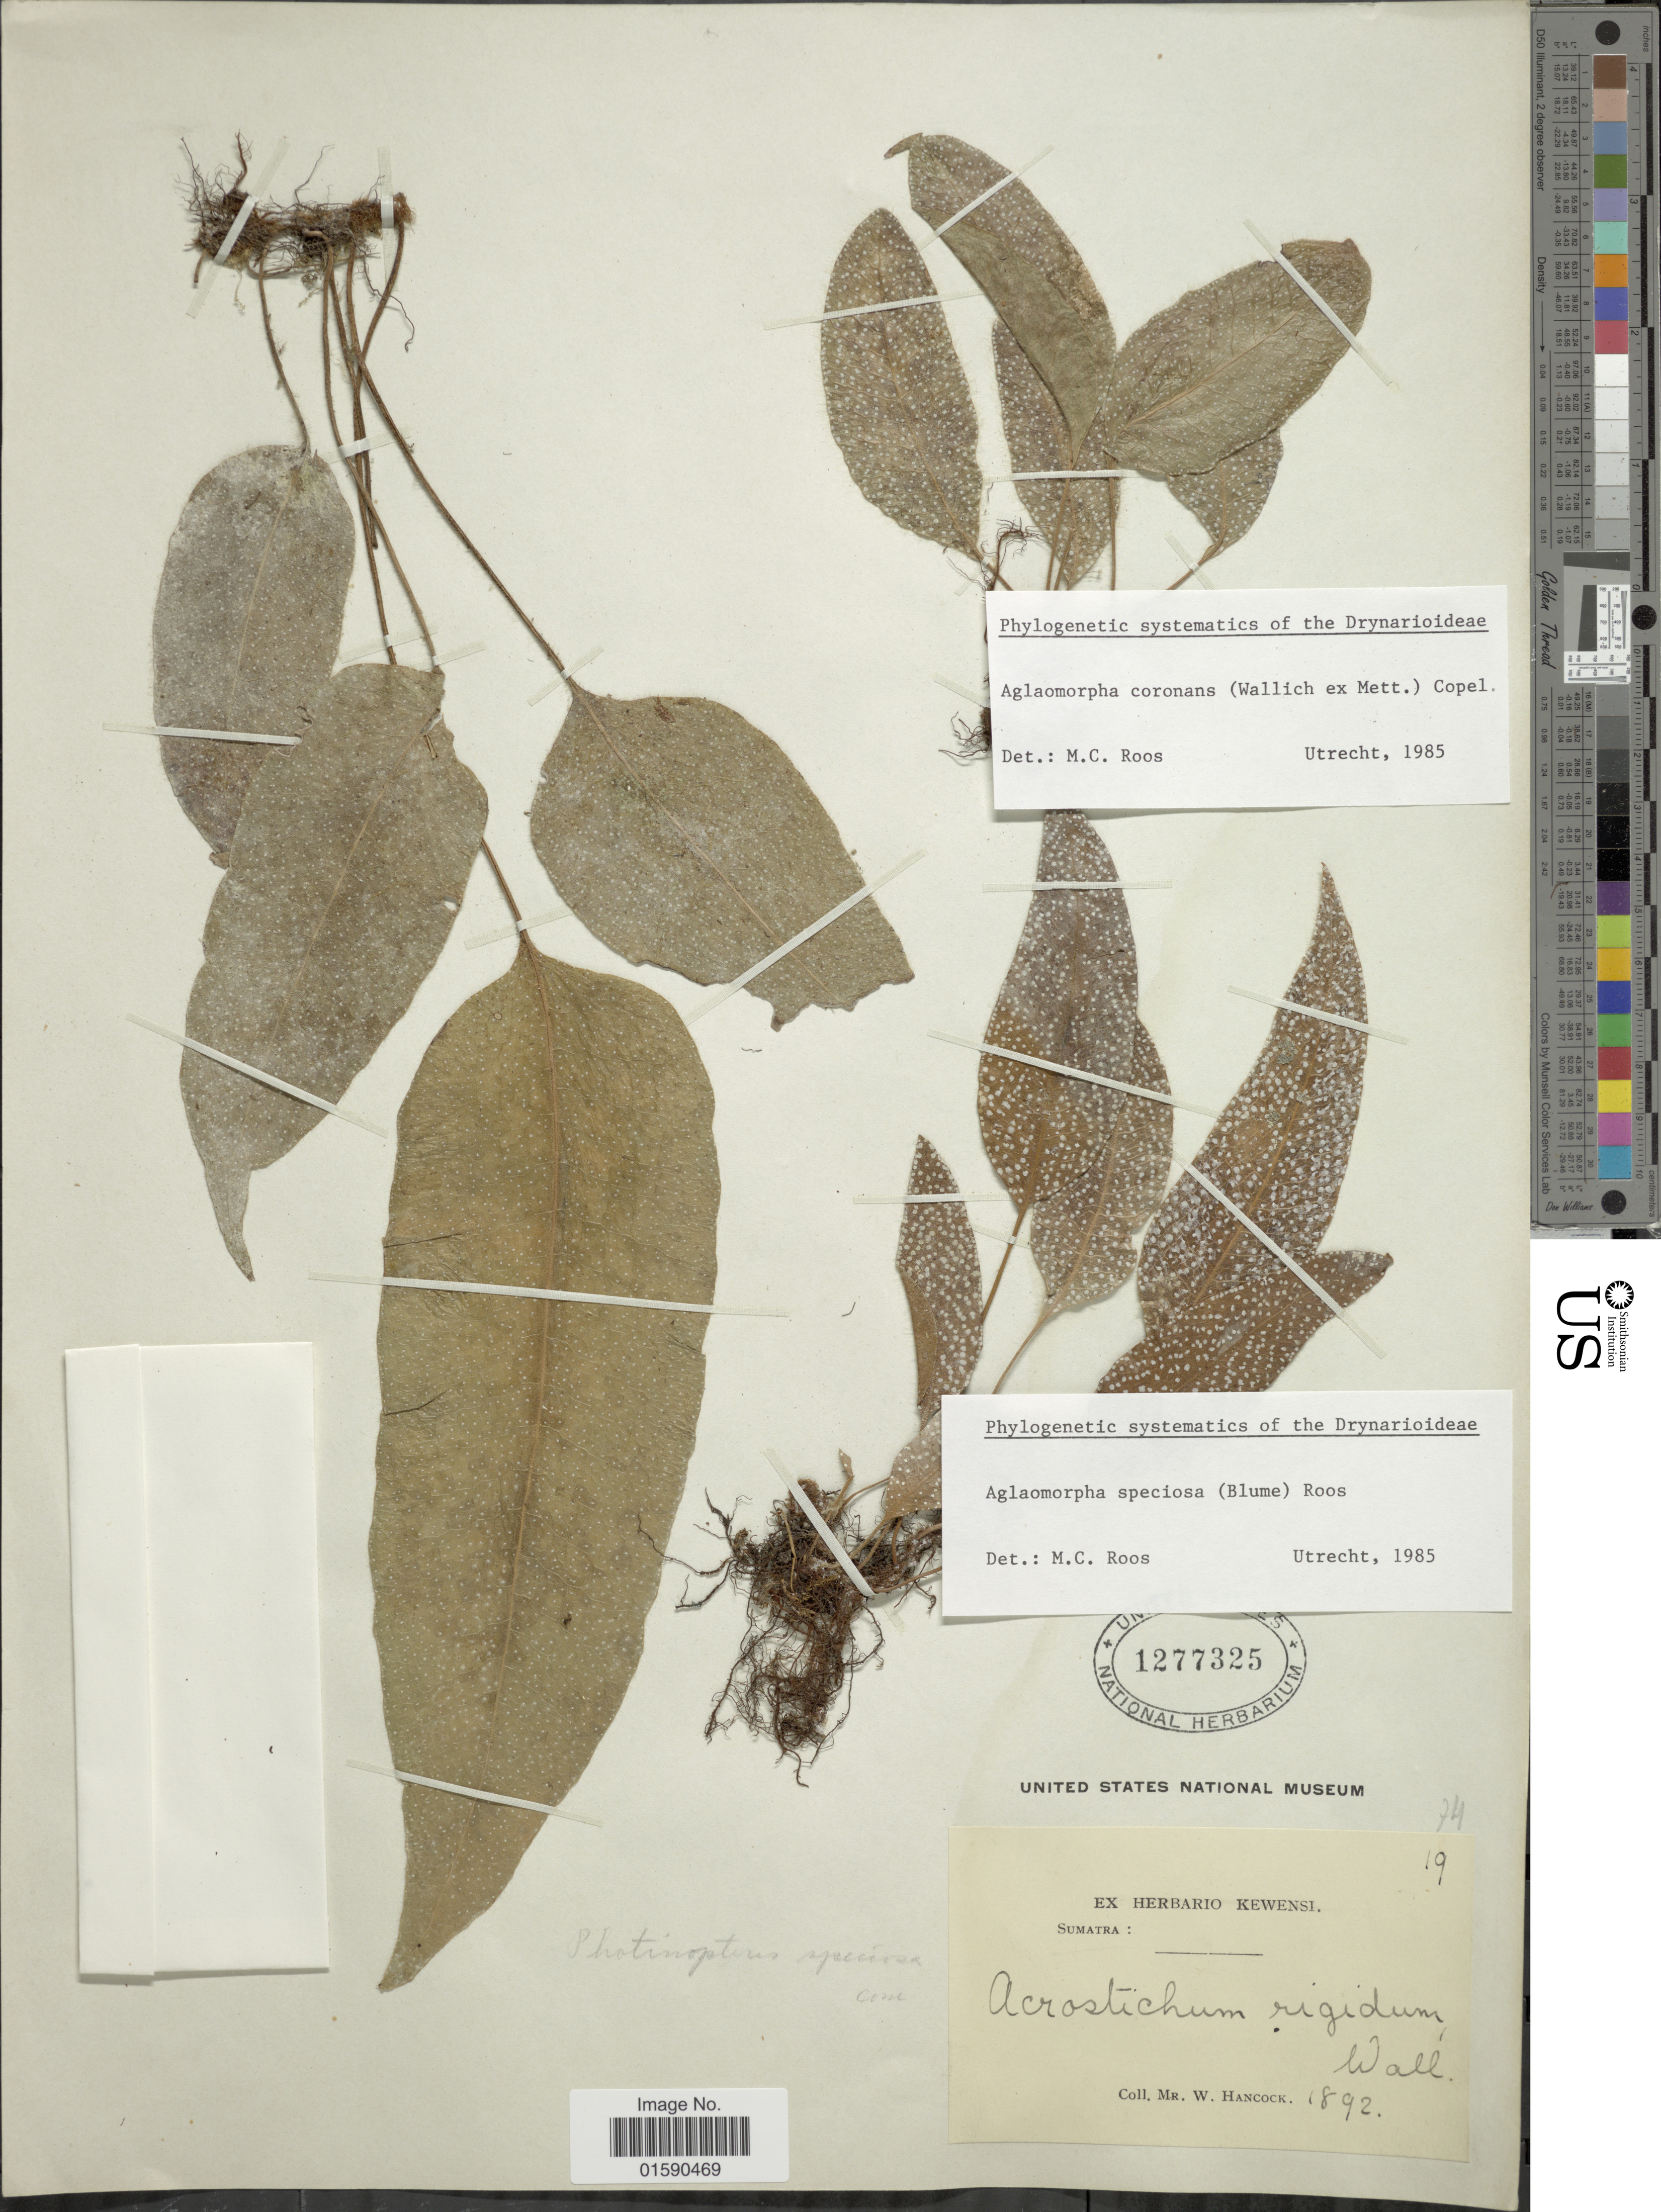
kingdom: Plantae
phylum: Tracheophyta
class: Polypodiopsida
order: Polypodiales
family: Polypodiaceae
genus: Aglaomorpha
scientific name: Aglaomorpha speciosa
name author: (Blume) M.C. Roos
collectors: W. Hancock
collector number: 19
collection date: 1892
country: Indonesia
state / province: Sumatra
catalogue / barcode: US 1277325